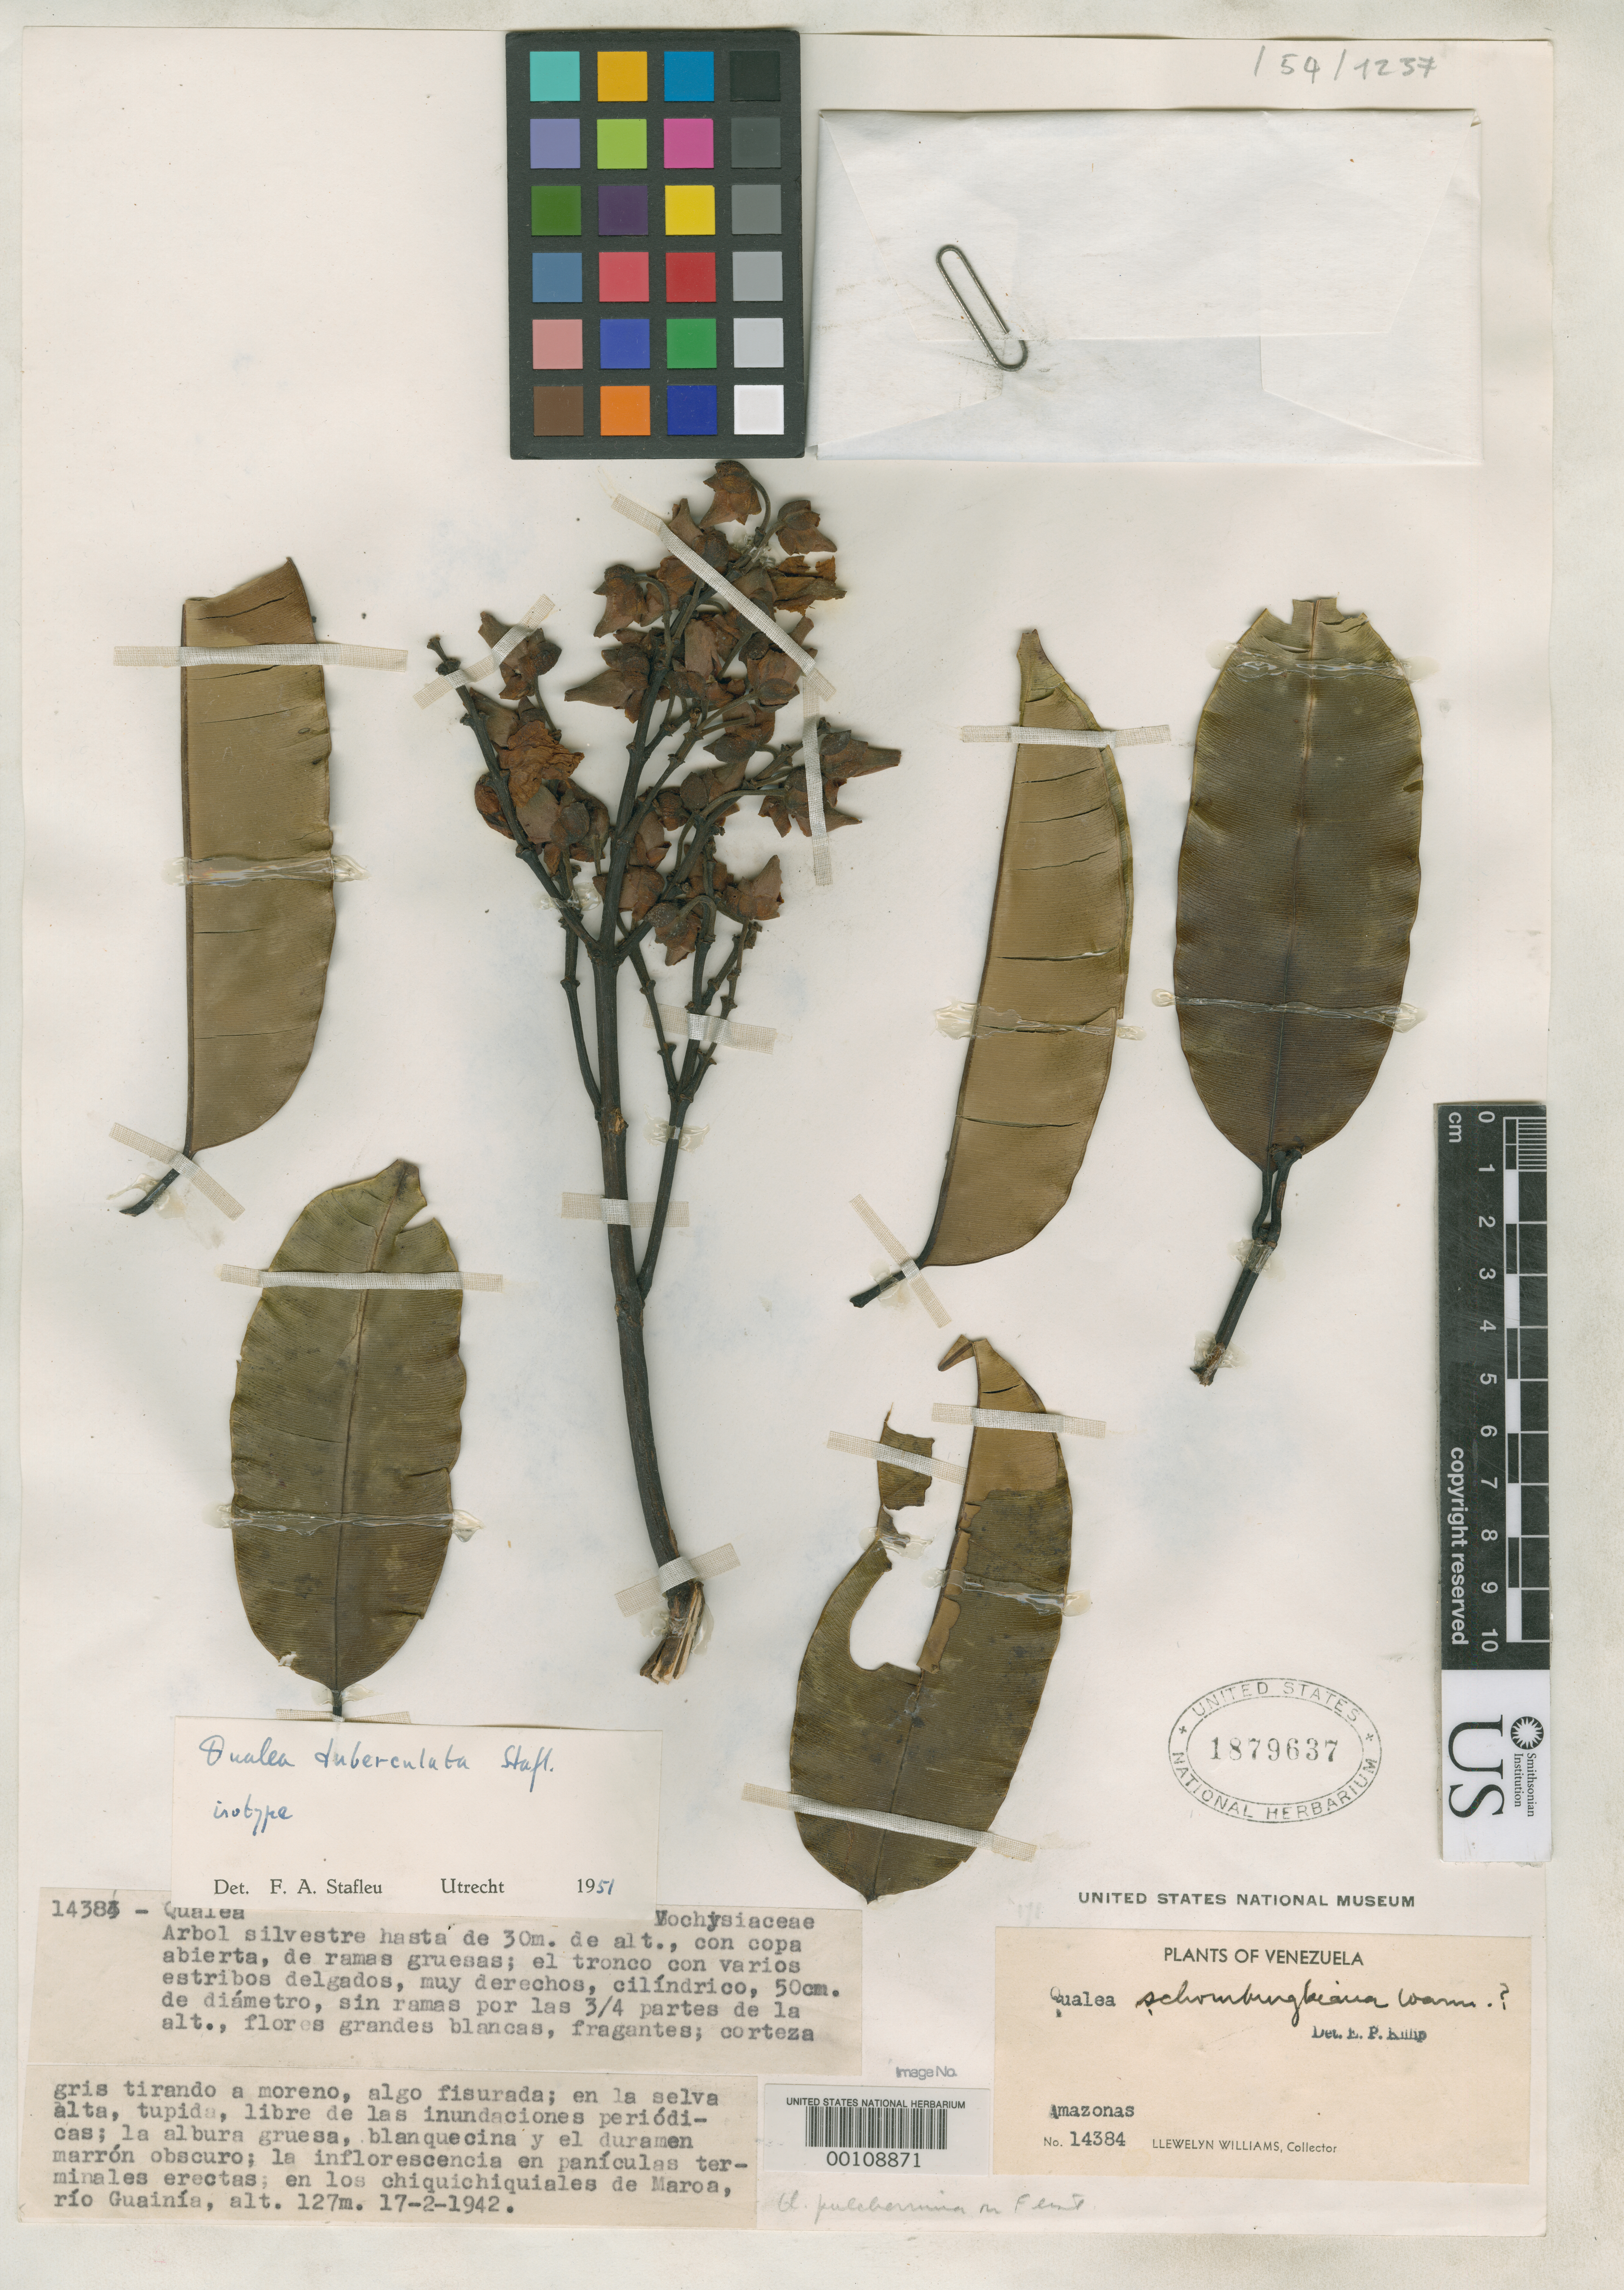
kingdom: Plantae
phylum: Tracheophyta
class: Magnoliopsida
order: Myrtales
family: Vochysiaceae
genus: Qualea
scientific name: Qualea tuberculata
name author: Stafleu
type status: Isotype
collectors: Ll. Williams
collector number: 14384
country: Venezuela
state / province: Amazonas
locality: Rio Guainia.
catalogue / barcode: US 1879637